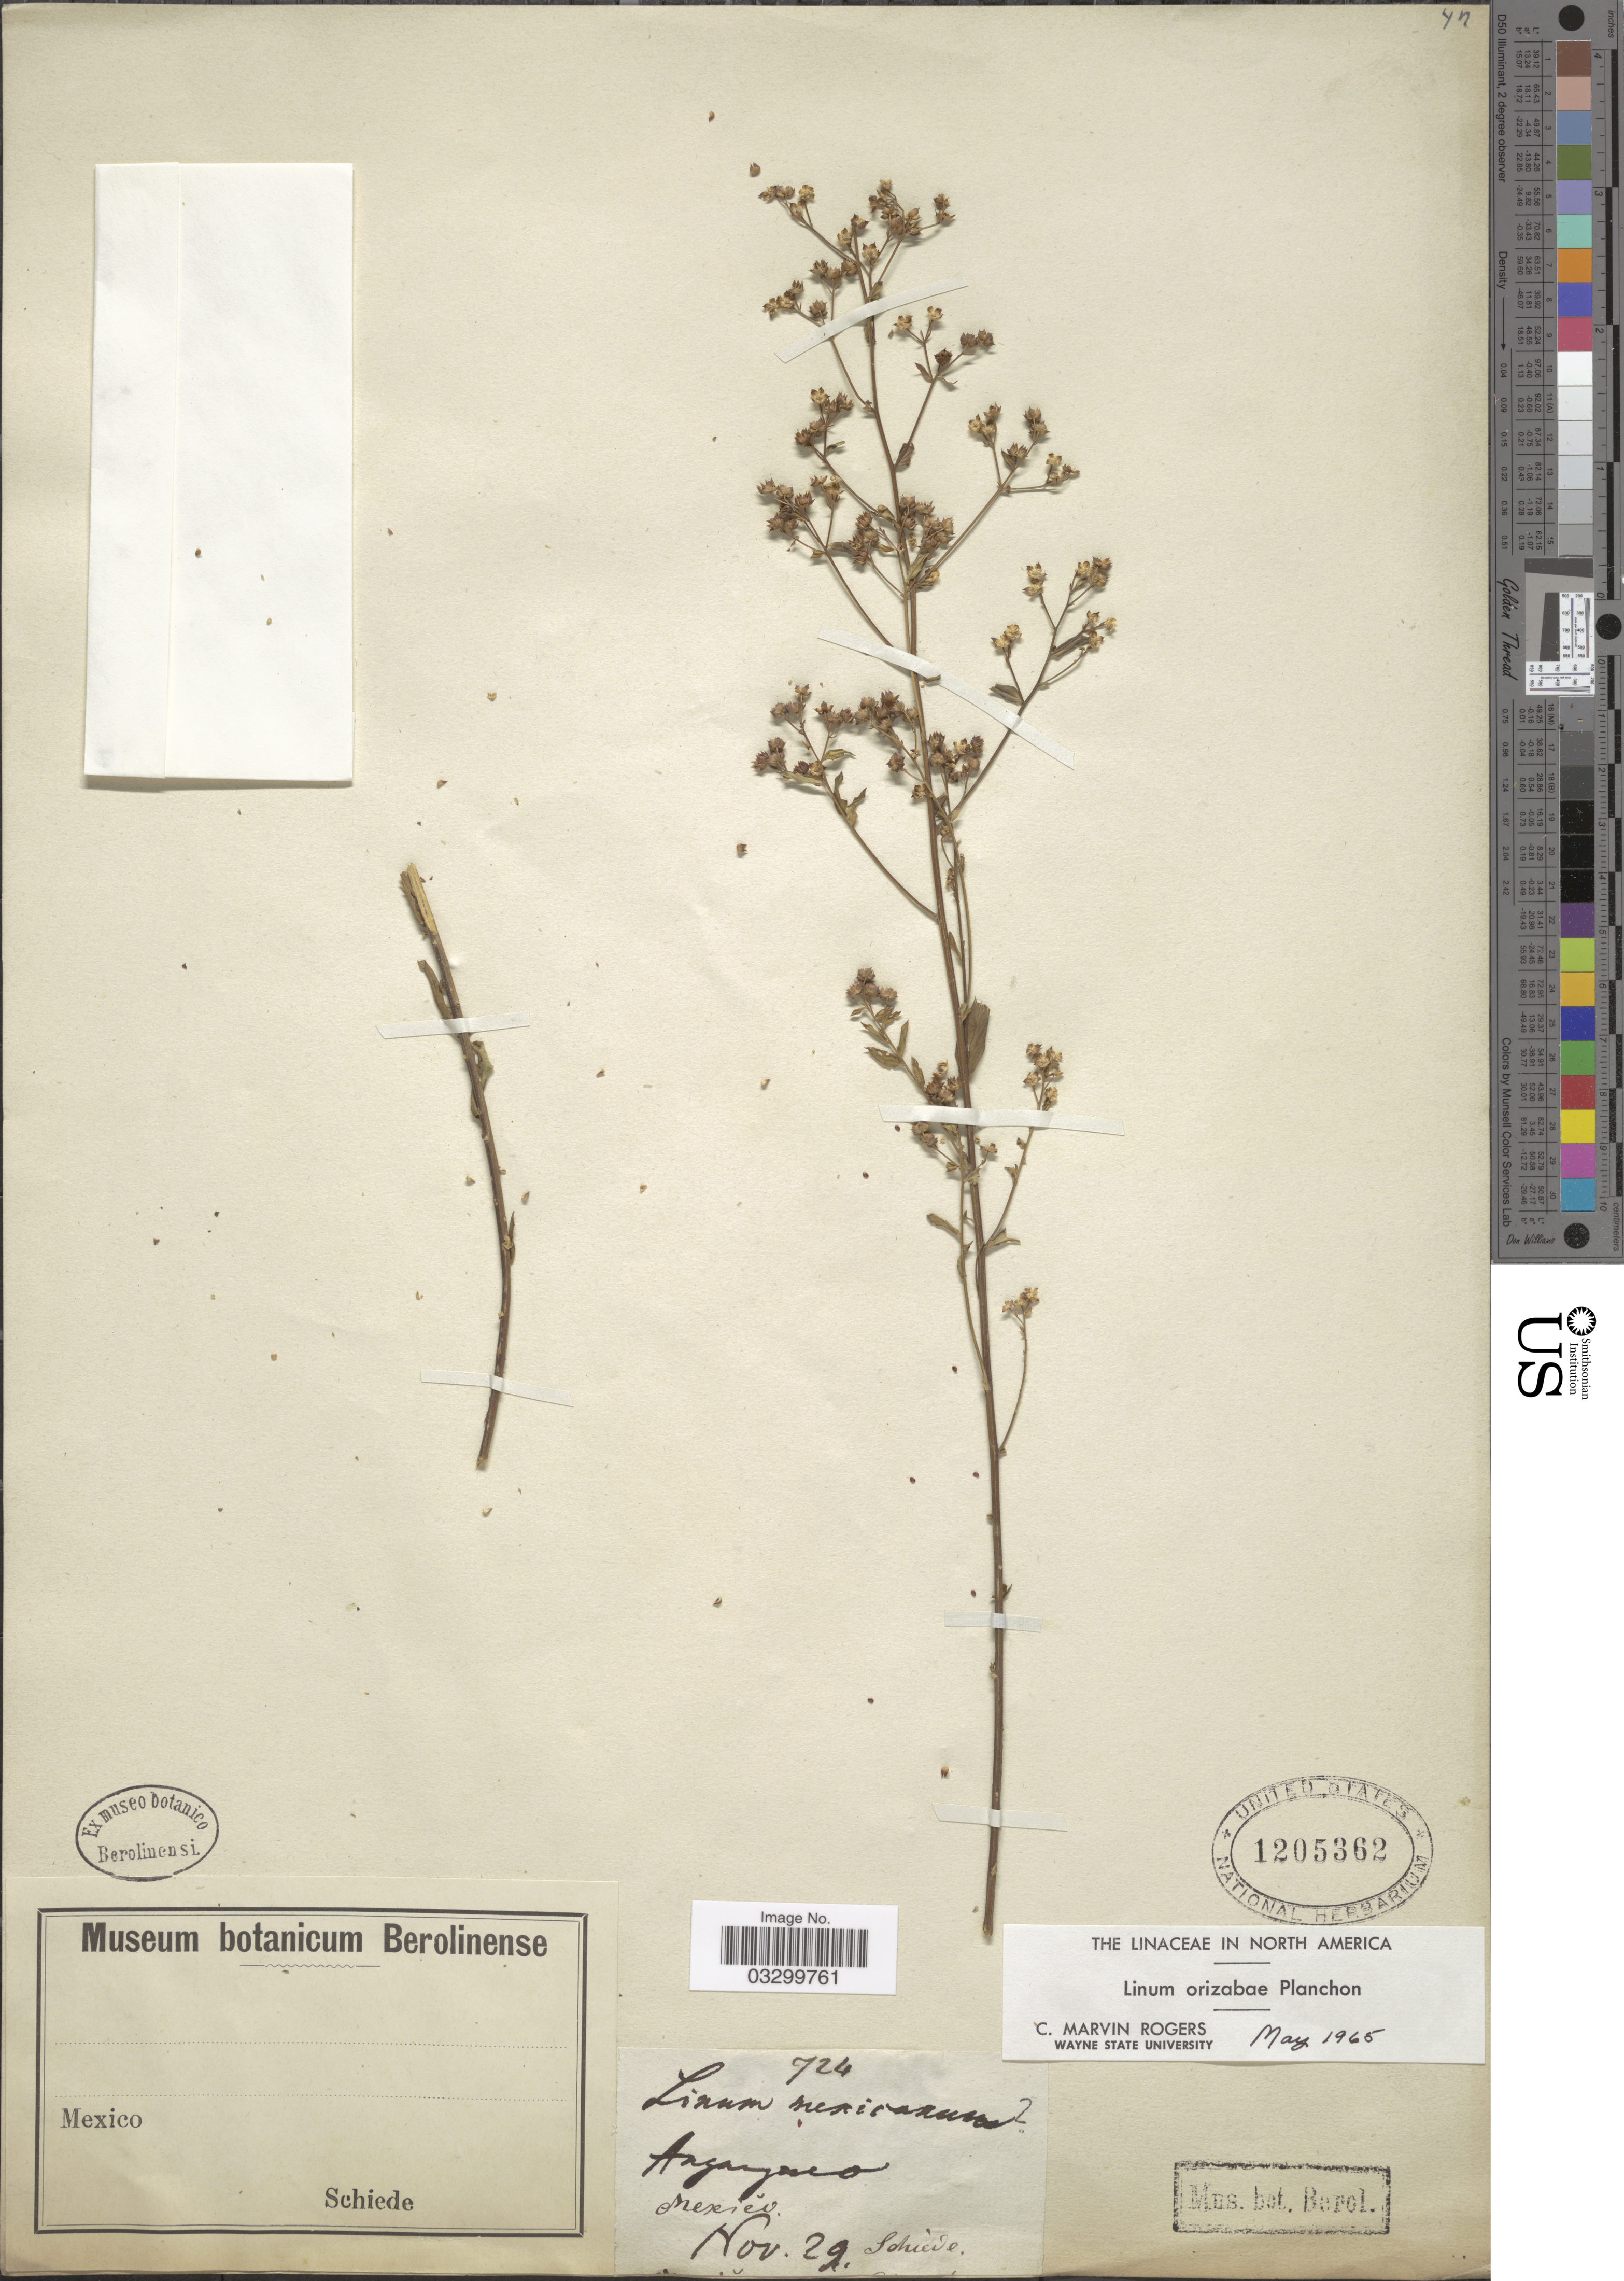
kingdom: Plantae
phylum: Tracheophyta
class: Magnoliopsida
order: Malpighiales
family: Linaceae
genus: Linum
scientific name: Linum orizabae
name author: Planch.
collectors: Schiede, --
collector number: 724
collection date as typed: Transcribed d/m/y: /11/29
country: Mexico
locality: Angangueo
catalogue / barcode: US 1205362